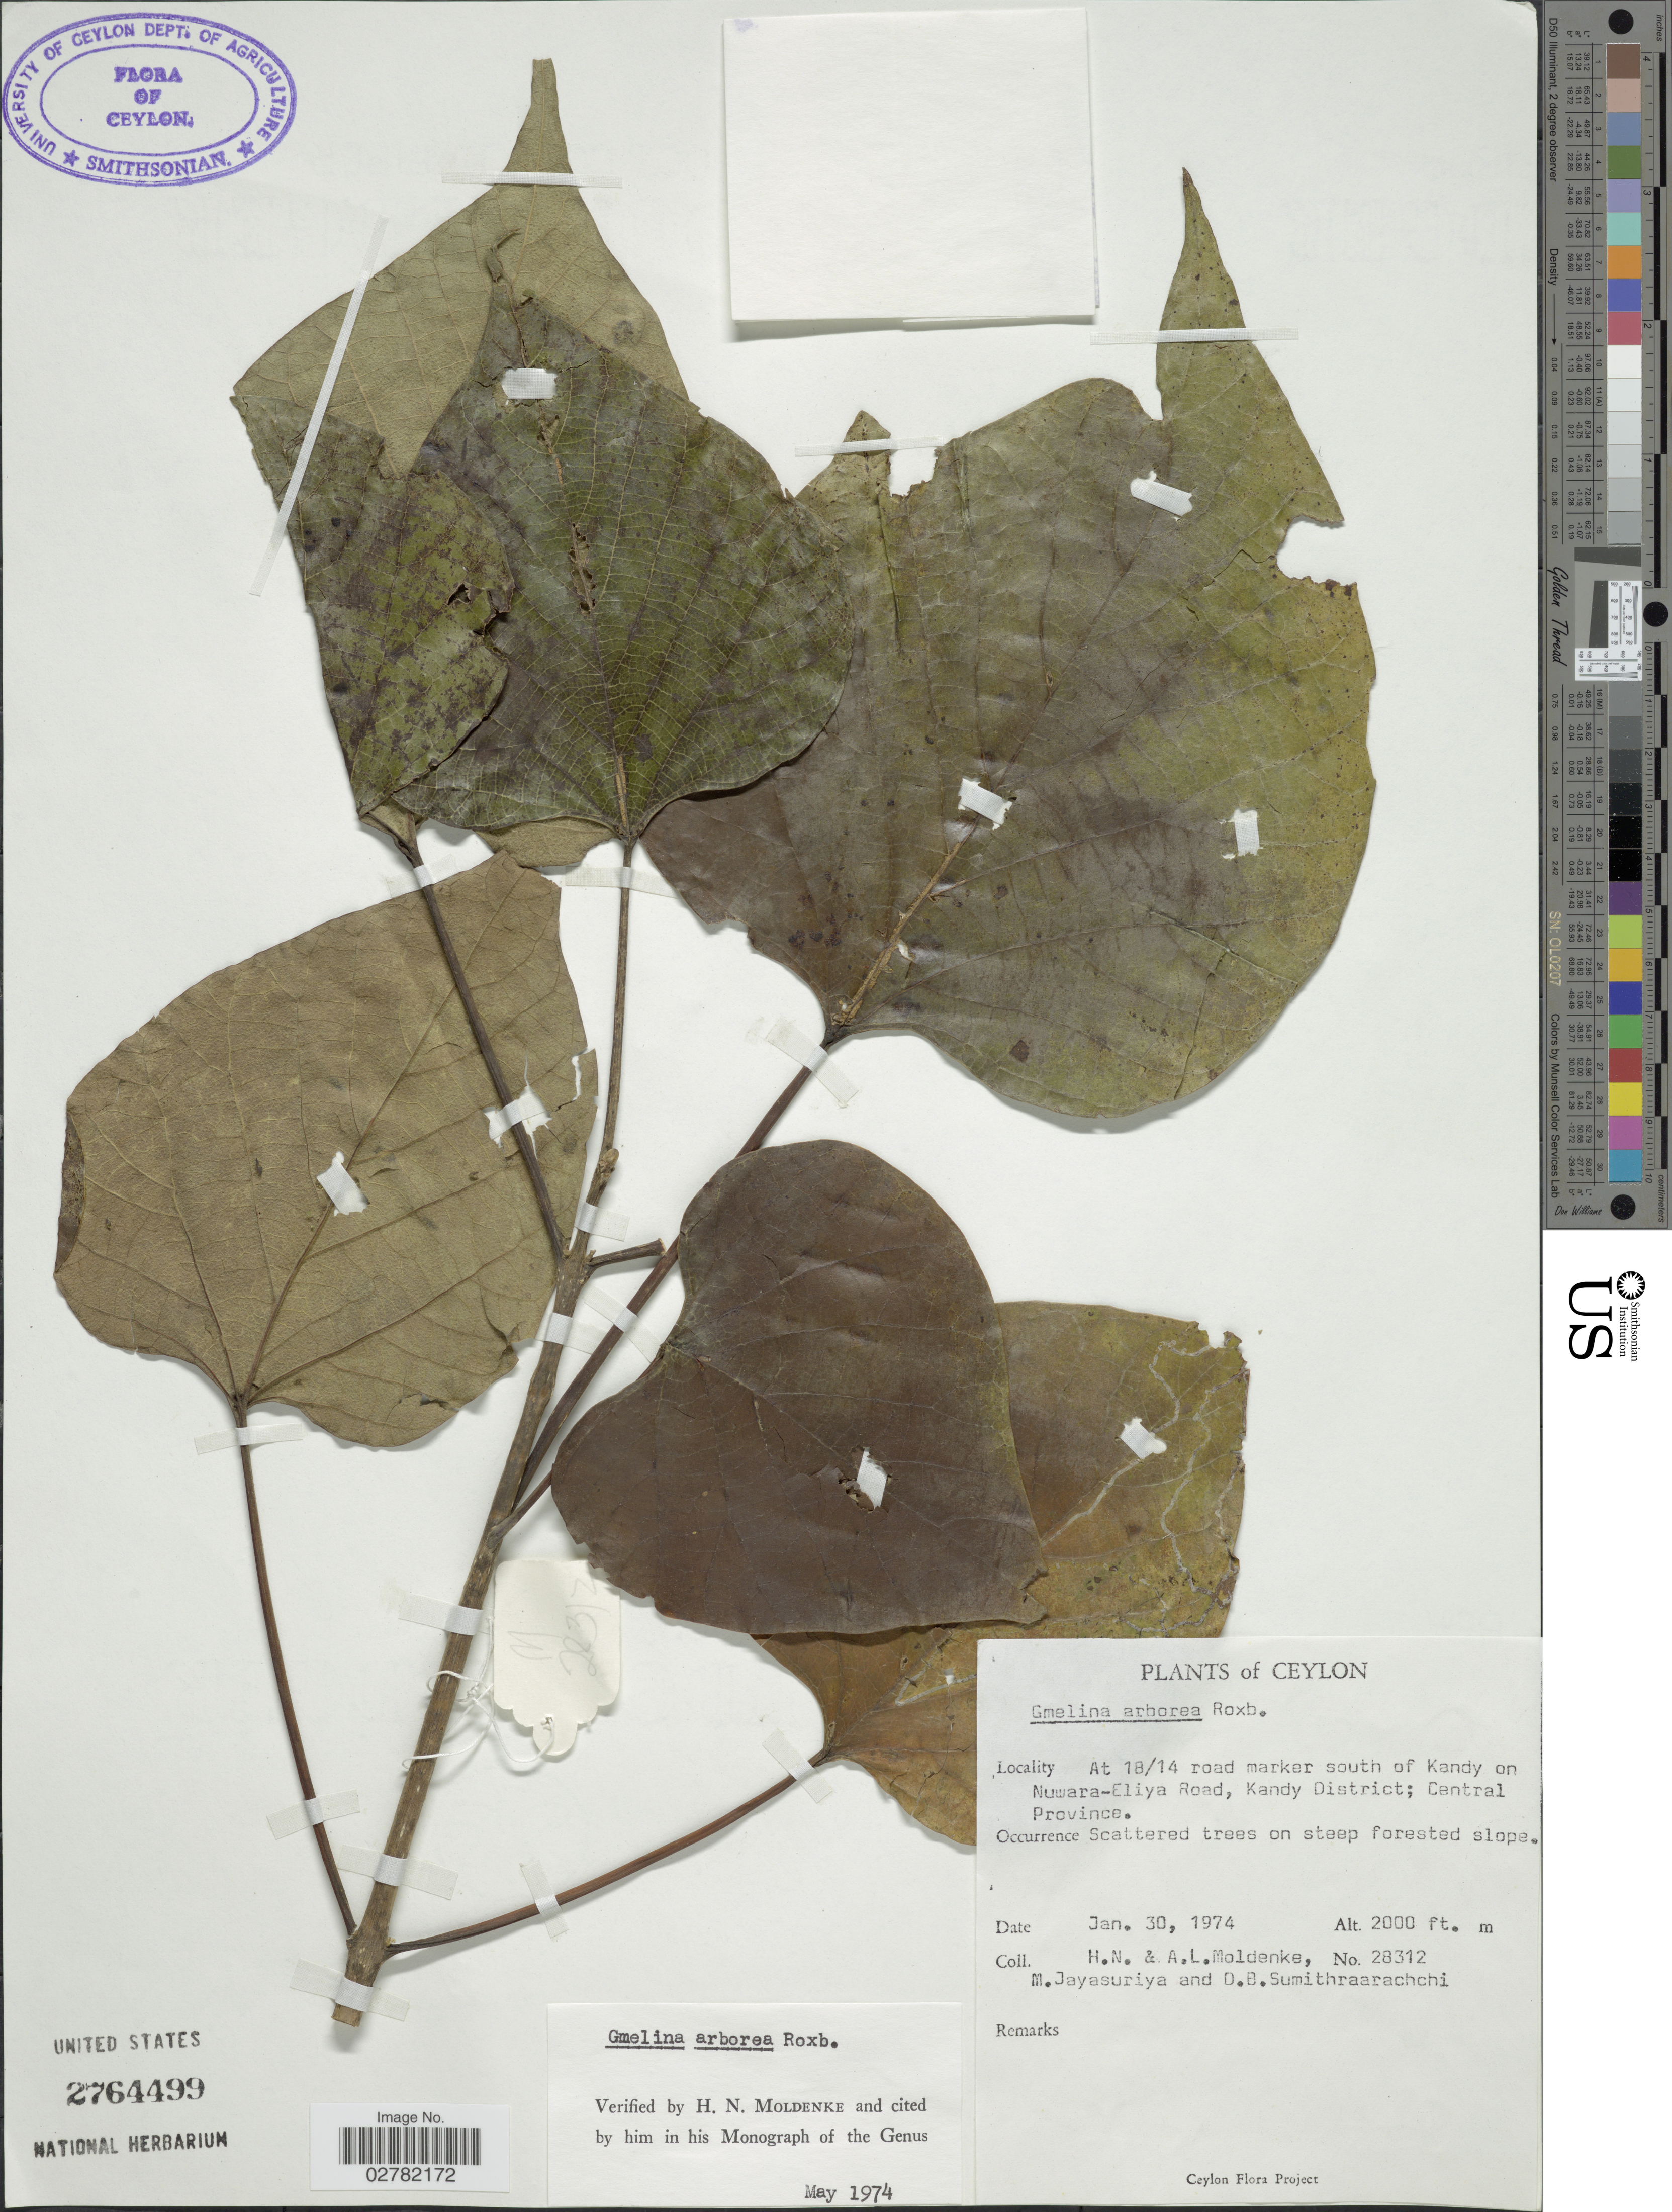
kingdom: Plantae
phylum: Tracheophyta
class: Magnoliopsida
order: Lamiales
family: Lamiaceae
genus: Gmelina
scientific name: Gmelina arborea var. arborea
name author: Roxb. ex Sm.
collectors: H. N. Moldenke, A. L. Moldenke, M. Jayasuriya & D. B. Sumithraarachchi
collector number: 28312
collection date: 1974-01-30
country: Sri Lanka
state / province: Central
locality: Ceylon. At 18/14 road marker south of Kandy on Nuwara-Eliya Road, Kandy District.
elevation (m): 610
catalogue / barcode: US 2764499